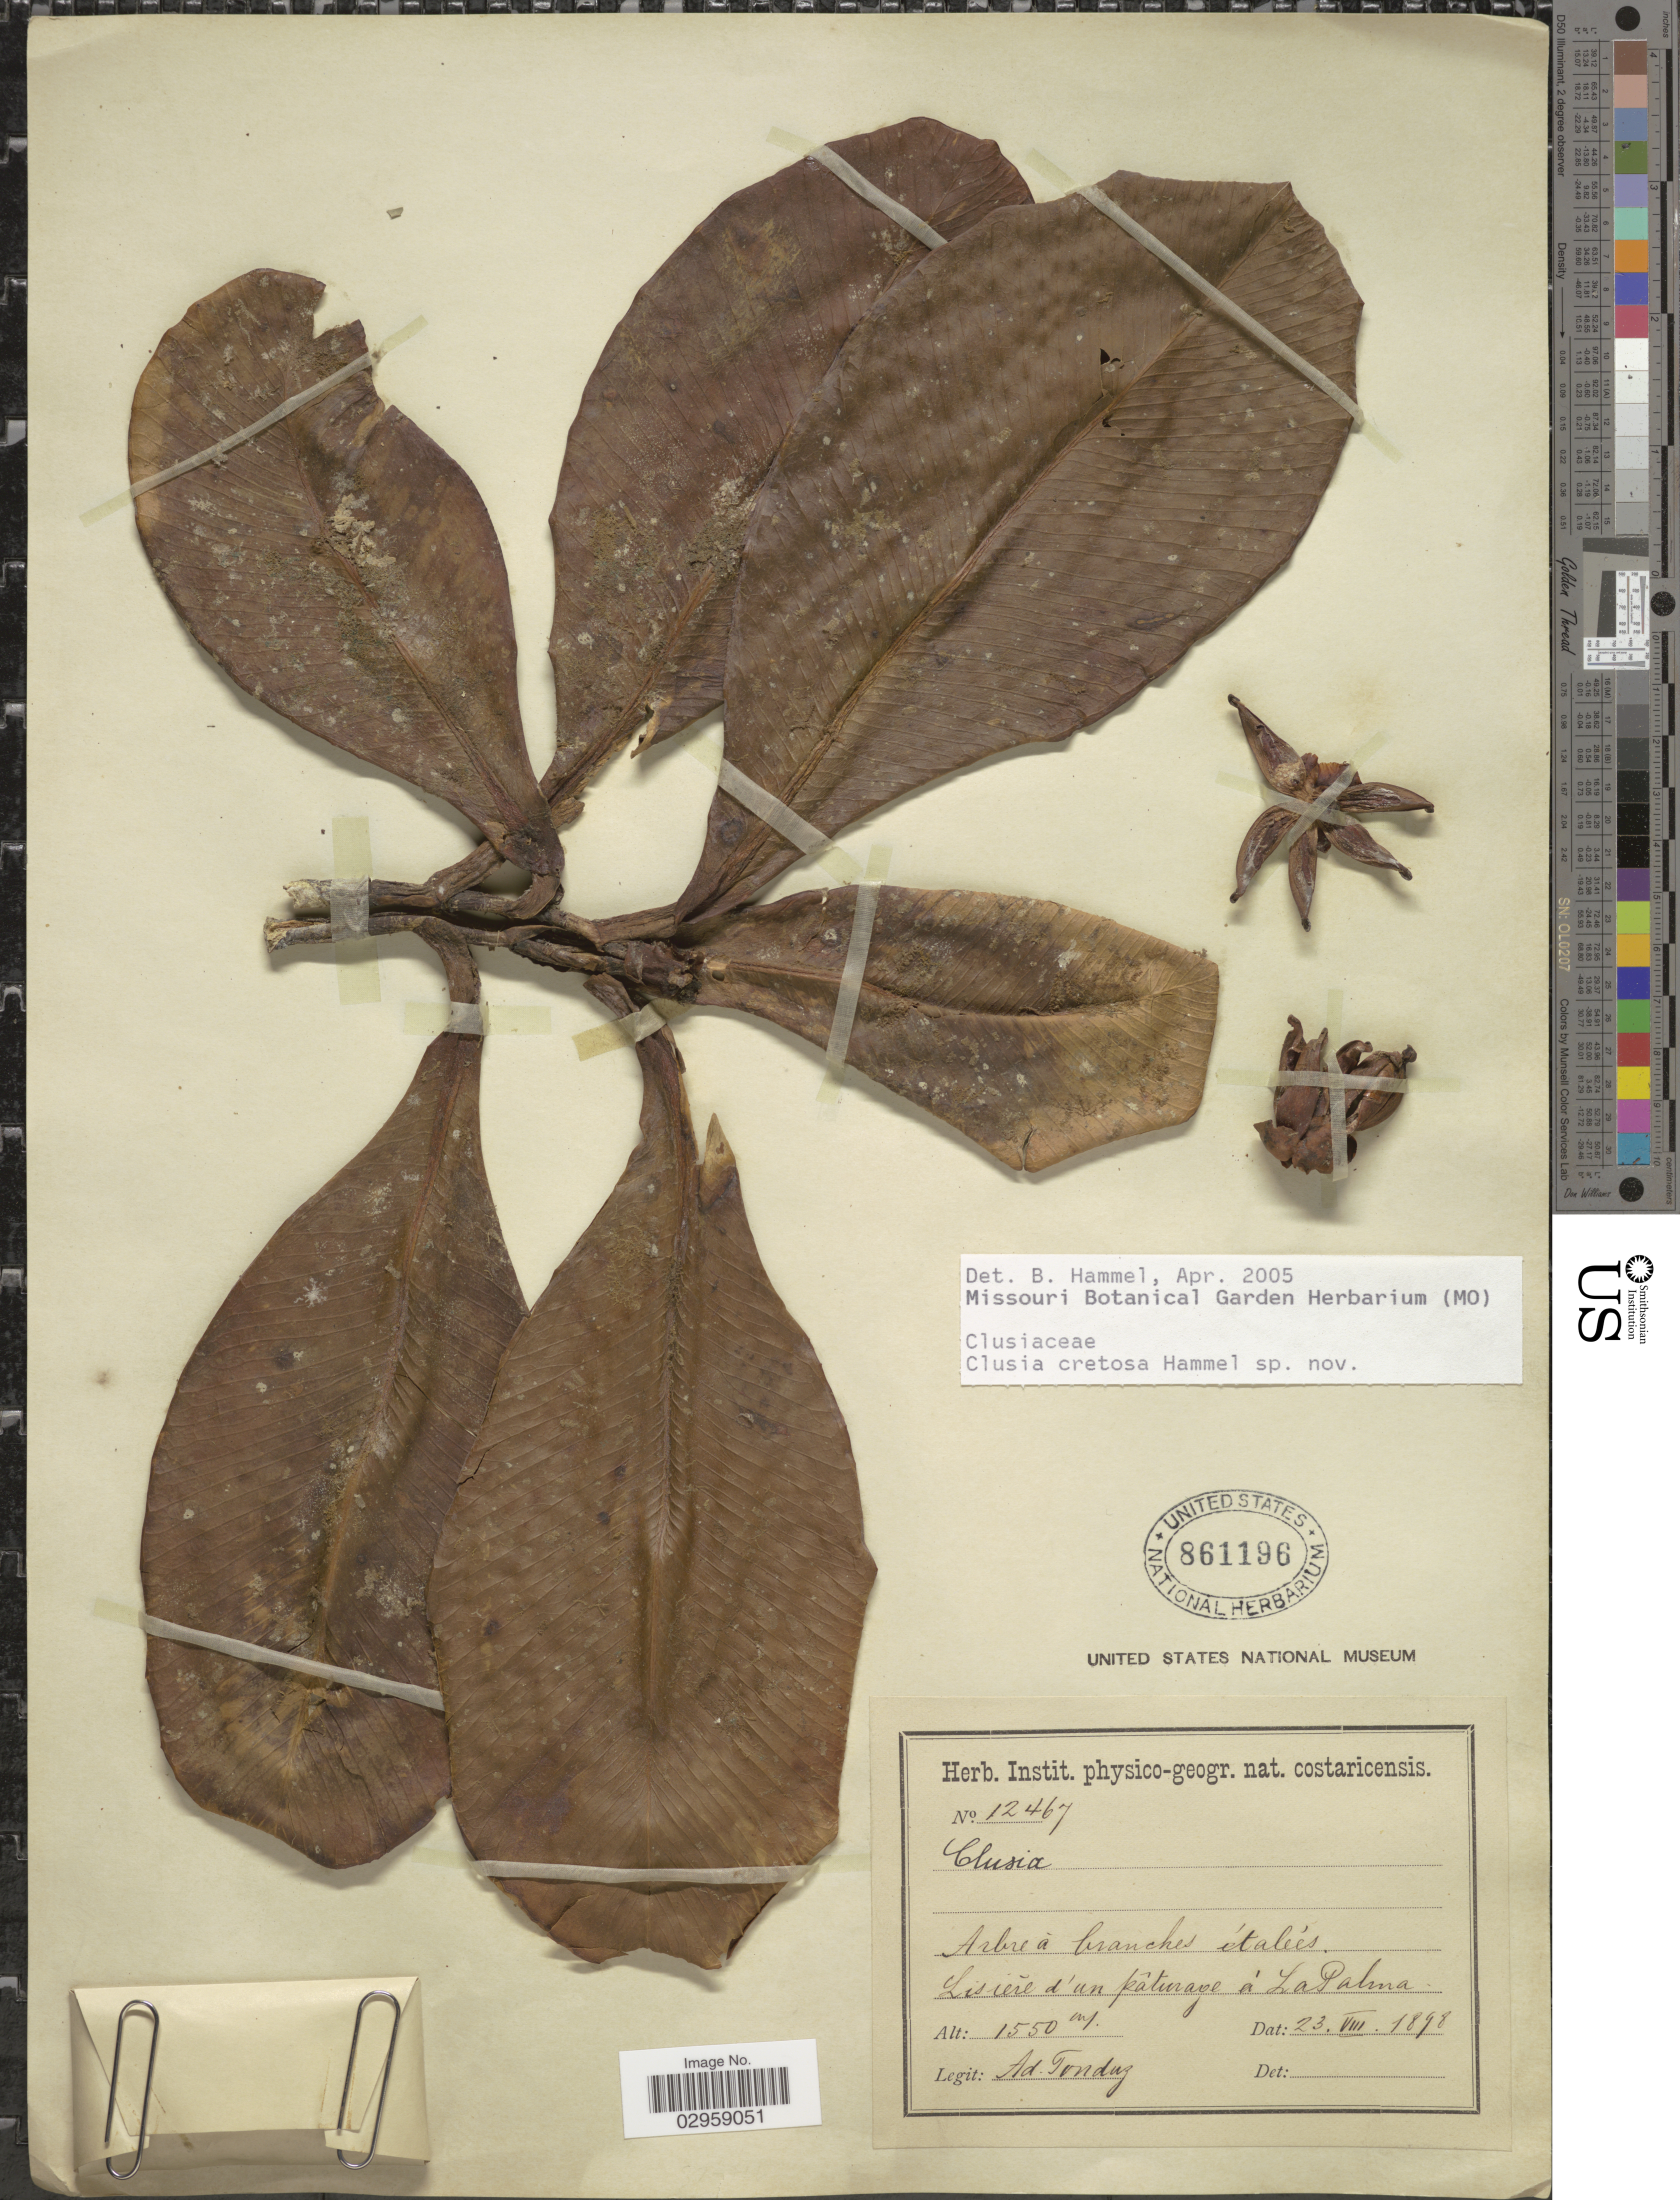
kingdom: Plantae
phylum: Tracheophyta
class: Magnoliopsida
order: Malpighiales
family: Clusiaceae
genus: Clusia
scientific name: Clusia cretosa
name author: Hammel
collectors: A. Tonduz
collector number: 12467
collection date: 1898-08-23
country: Costa Rica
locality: Lisiére d'un pâturage á La Palma.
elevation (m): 1550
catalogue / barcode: US 861196